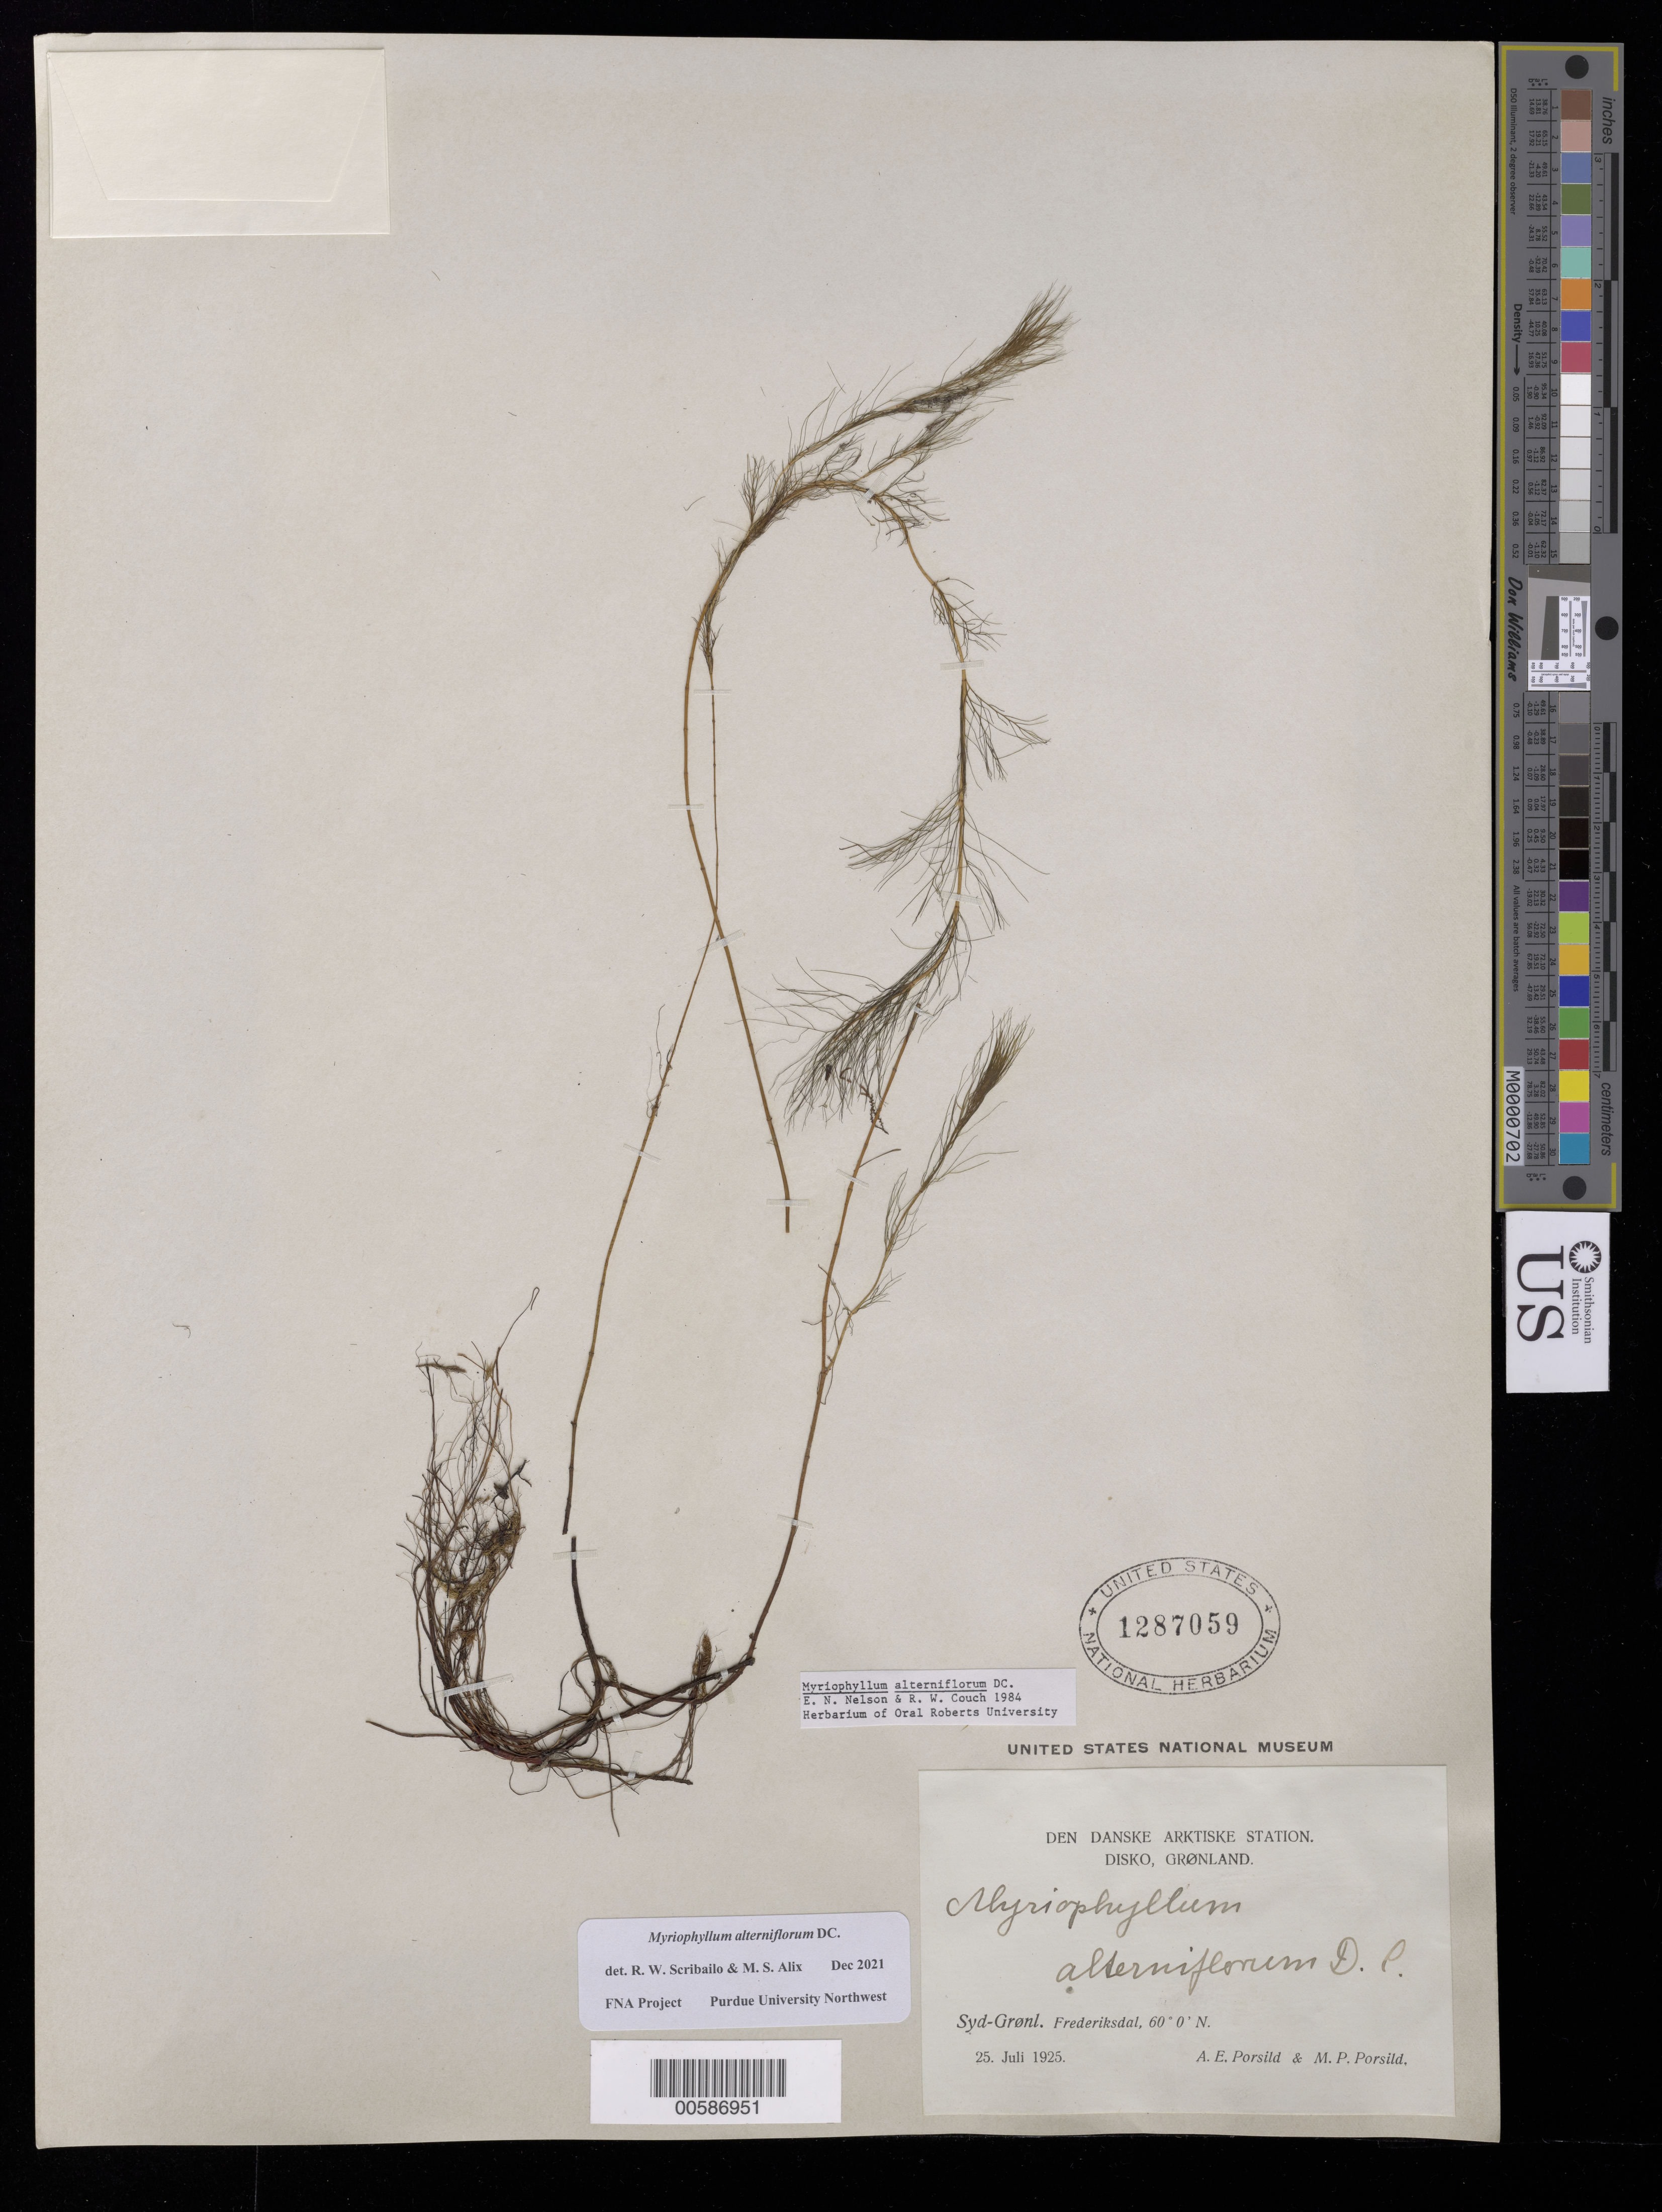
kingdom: Plantae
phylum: Tracheophyta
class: Magnoliopsida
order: Saxifragales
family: Haloragaceae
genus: Myriophyllum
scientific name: Myriophyllum alterniflorum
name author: DC.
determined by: Scribailo, R. W.; Alix, M. S.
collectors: A. E. Porsild & M. P. Porsild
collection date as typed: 25 Jul 1925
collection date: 1925-07-25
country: Greenland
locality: Syd-Gronl., Frederiksdal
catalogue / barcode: US 1287059